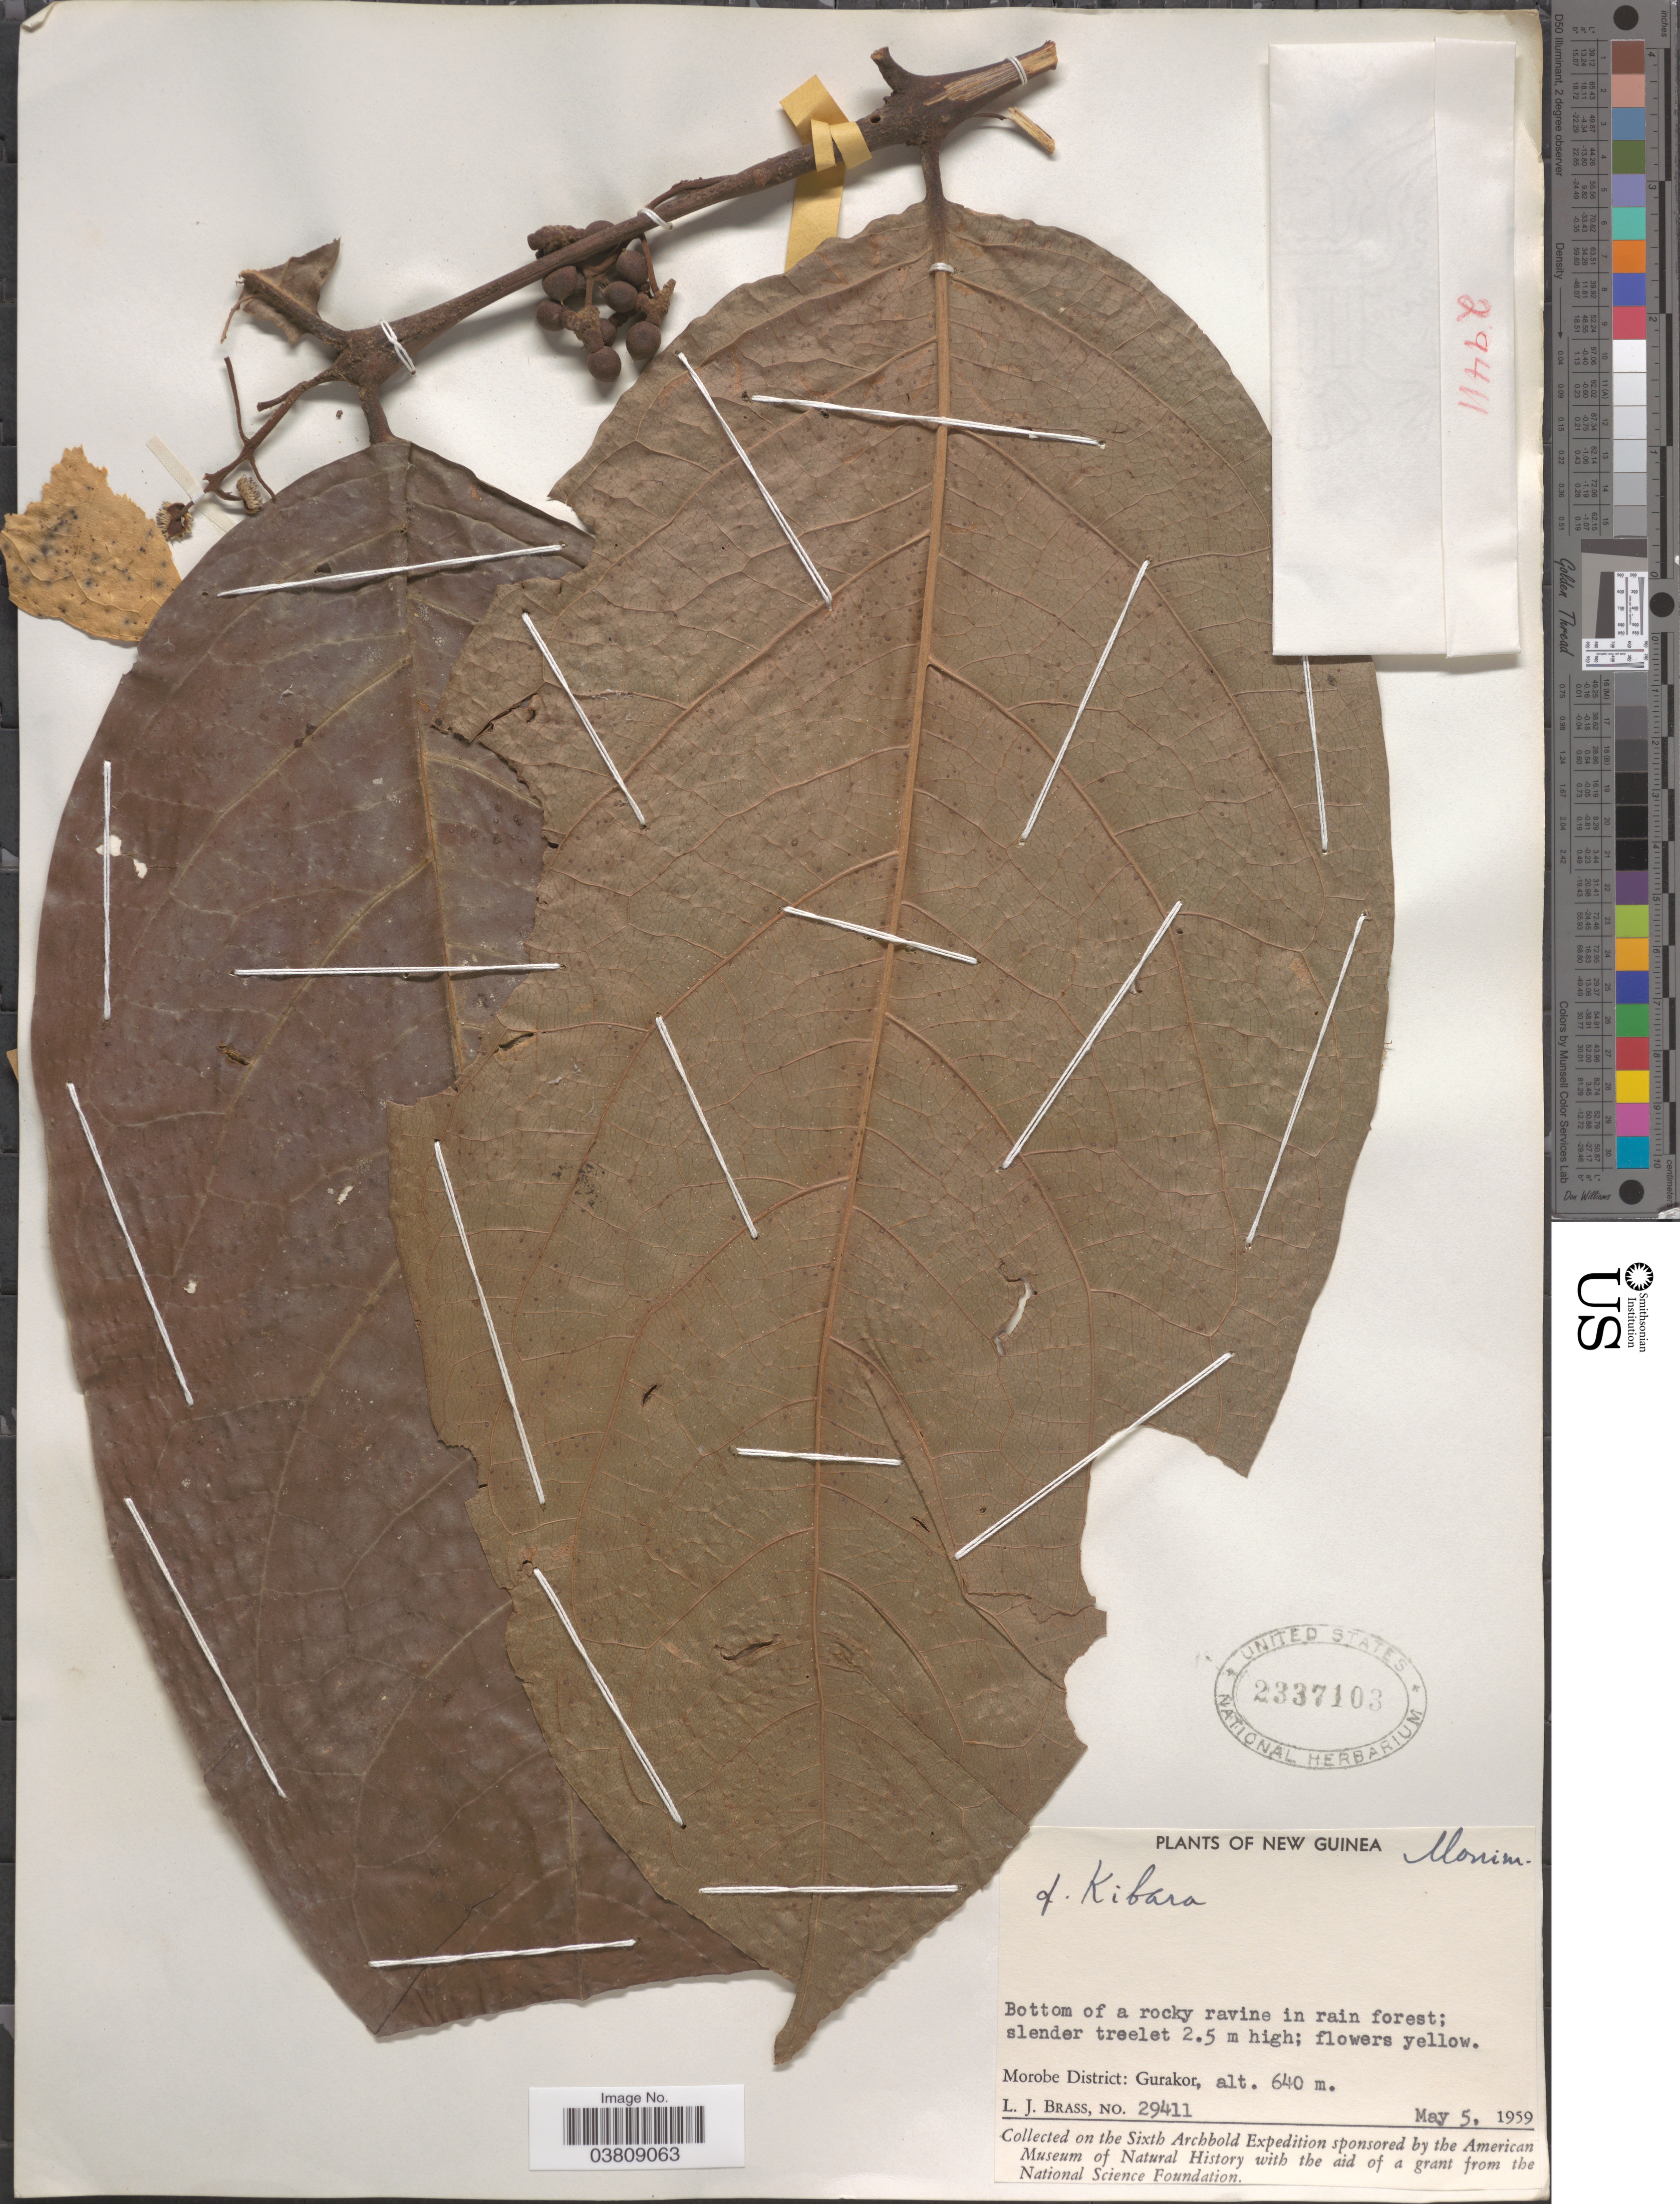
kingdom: Plantae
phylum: Tracheophyta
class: Magnoliopsida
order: Laurales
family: Monimiaceae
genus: Kibara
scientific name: Kibara sp.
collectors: L. J. Brass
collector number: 29411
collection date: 1959-05-05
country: Papua New Guinea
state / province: Morobe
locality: New Guinea. Morobe District: Gurakor.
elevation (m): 640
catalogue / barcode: US 2337103